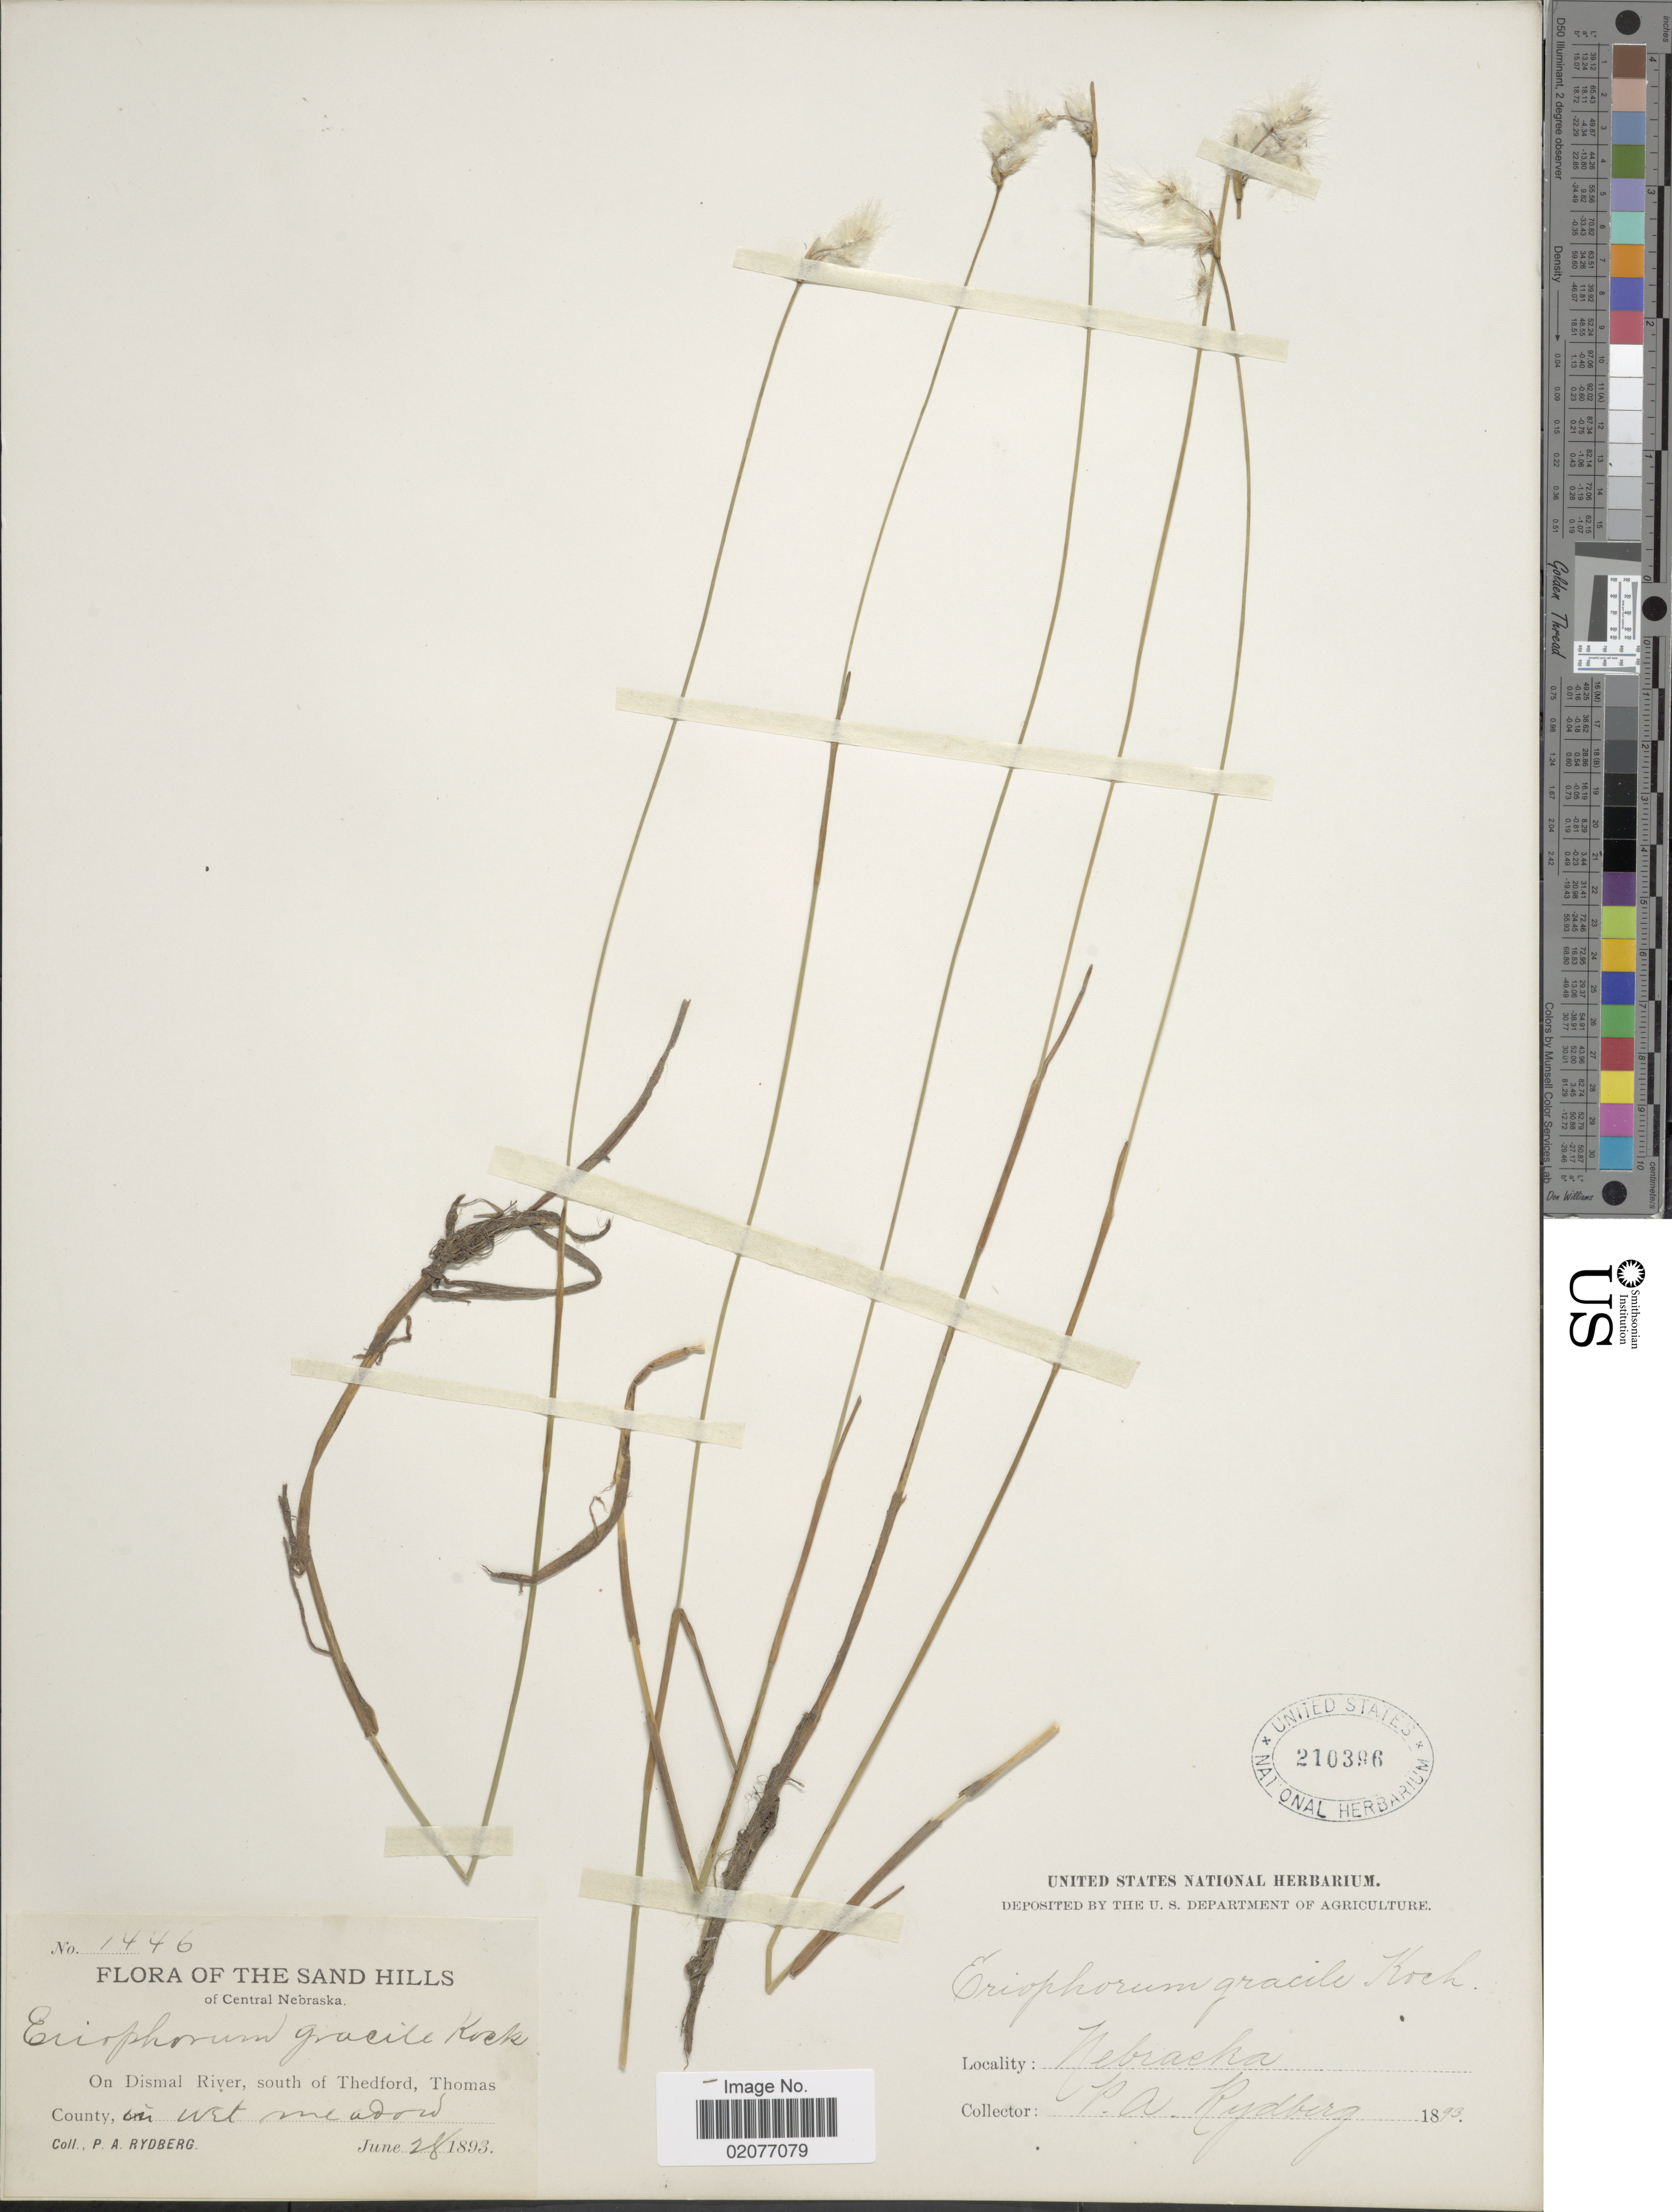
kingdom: Plantae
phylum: Tracheophyta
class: Liliopsida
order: Poales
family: Cyperaceae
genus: Eriophorum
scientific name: Eriophorum gracile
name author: W.D.J. Koch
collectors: P. A. Rydberg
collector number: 1446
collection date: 1893-06-28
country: United States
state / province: Nebraska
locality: The Sand Hills of Central Nebraska, On Dismal River, south of Thedford, Thomas County, in wet meadows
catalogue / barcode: US 210396